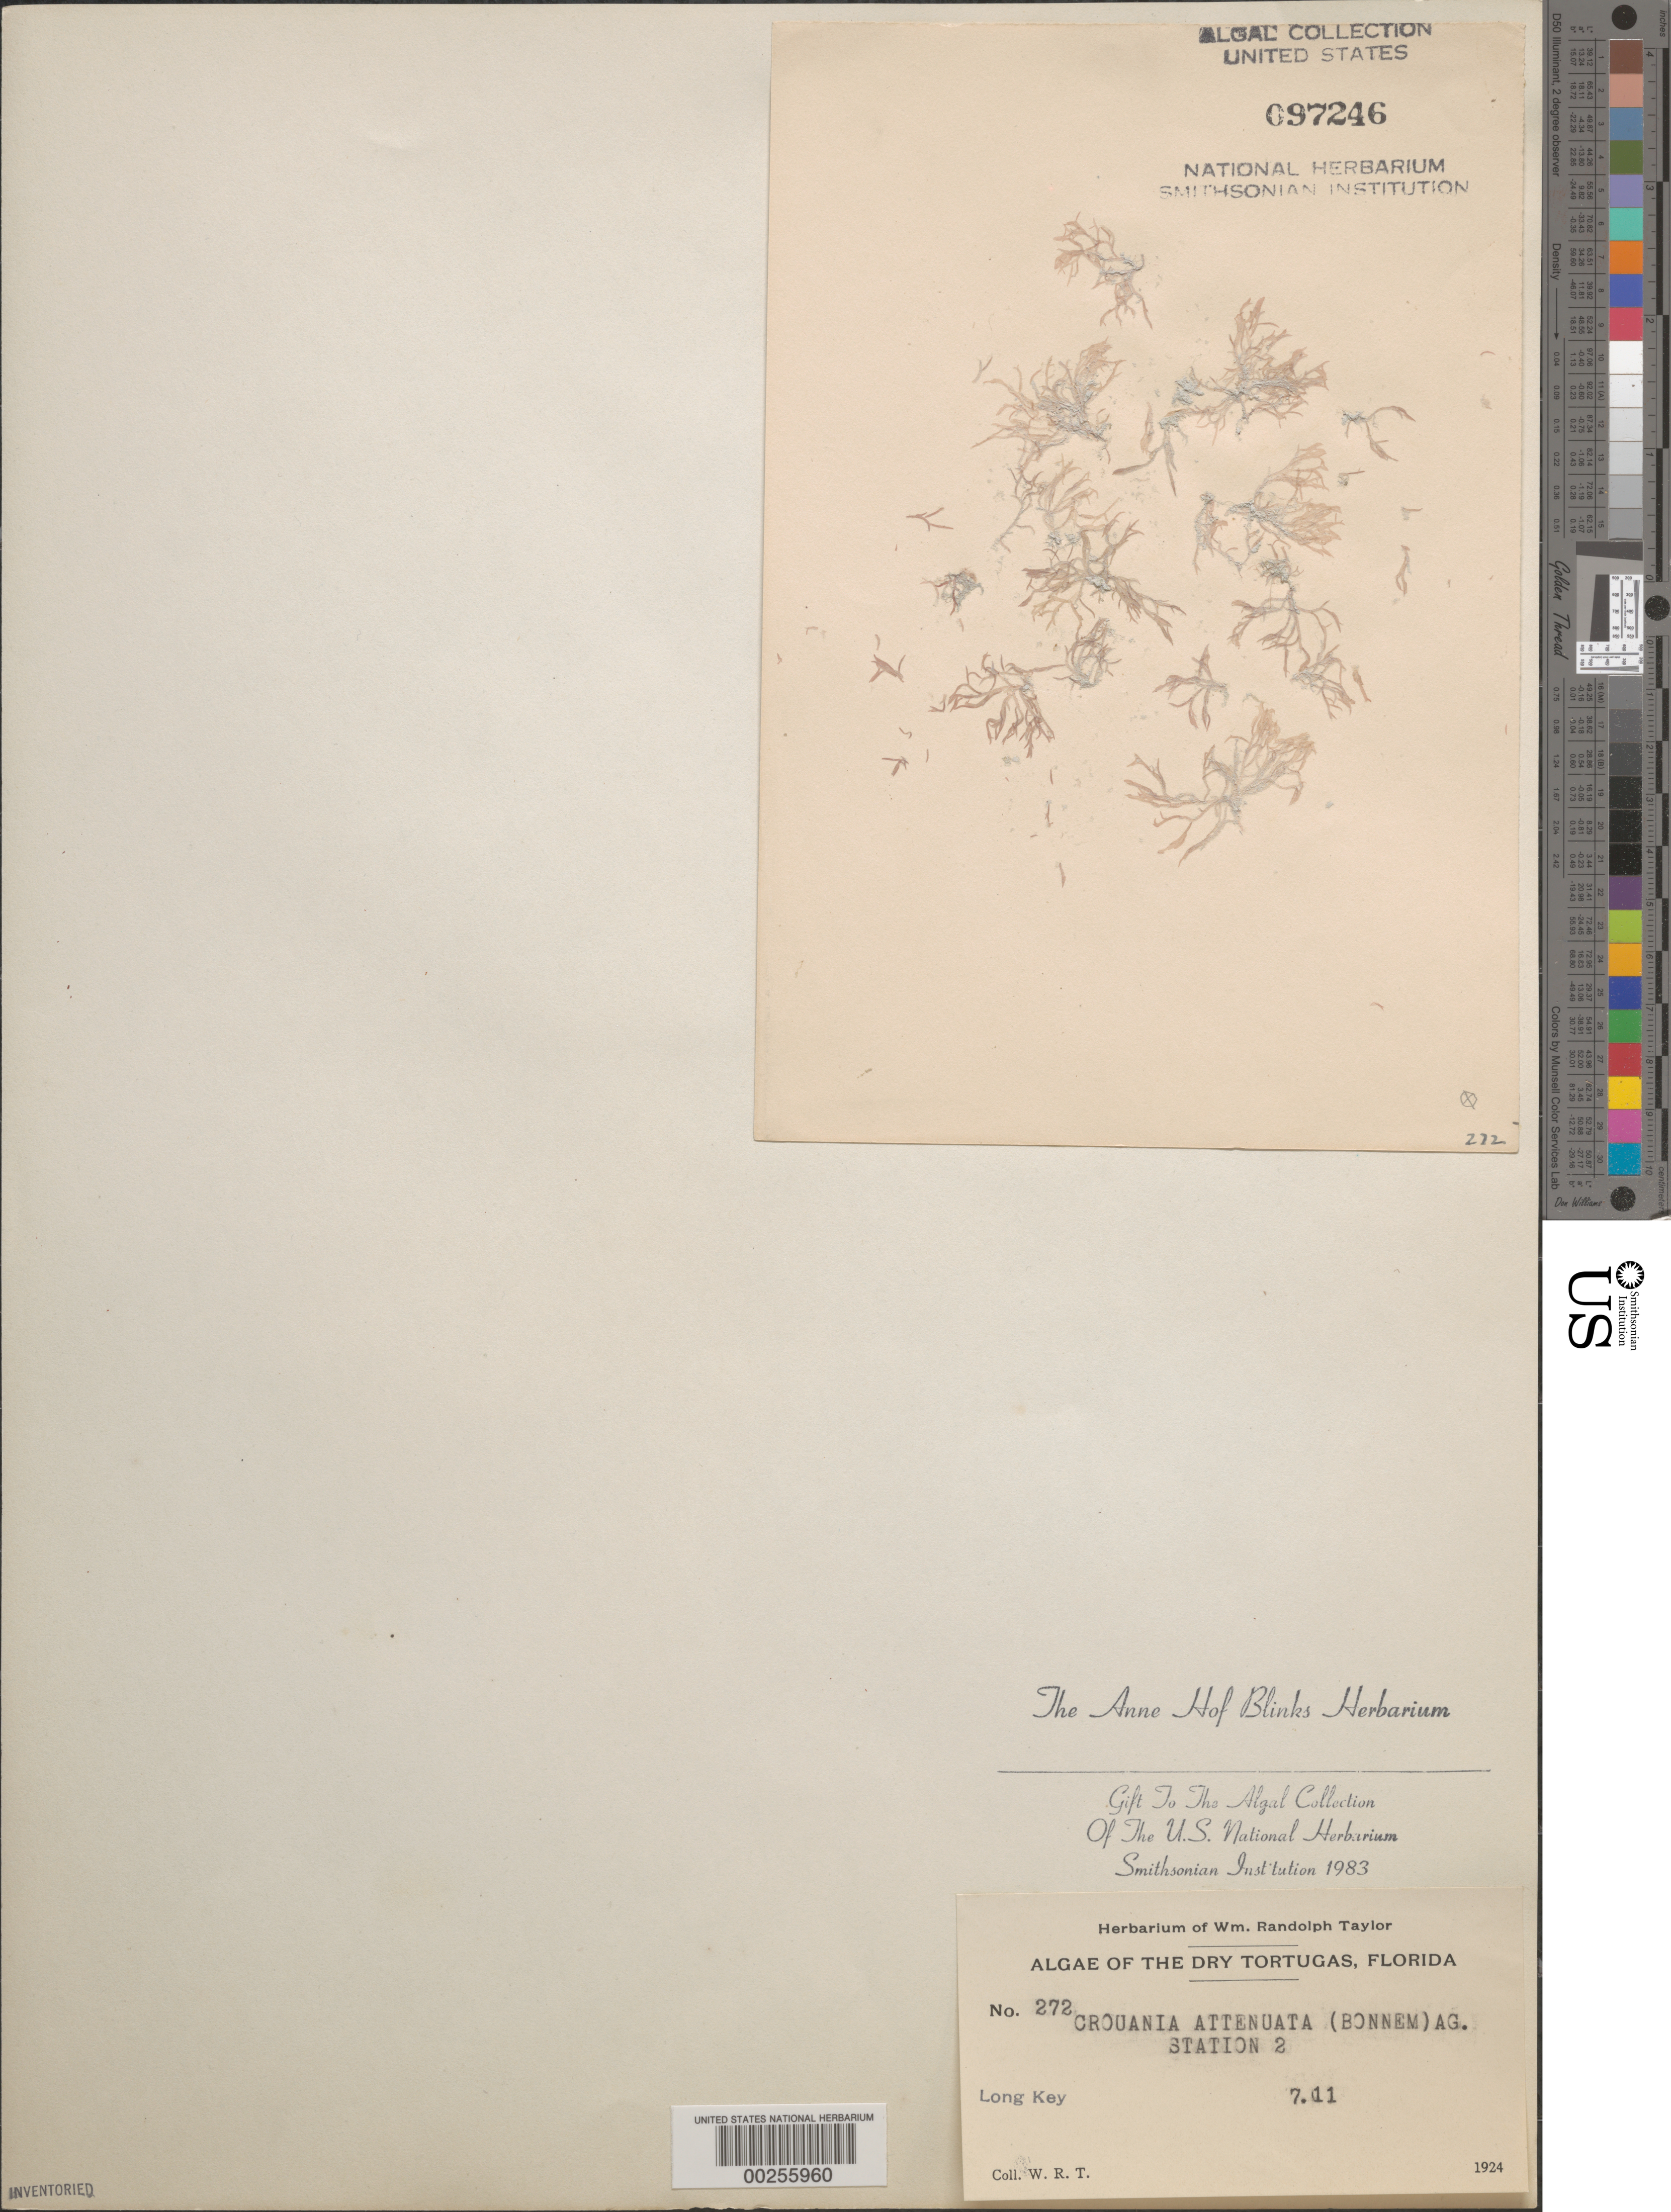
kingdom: Plantae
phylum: Rhodophyta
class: Florideophyceae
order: Ceramiales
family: Callithamniaceae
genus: Crouania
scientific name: Crouania attenuata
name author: (C. Agardh) J. Agardh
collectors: W. R. Taylor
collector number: WRT 272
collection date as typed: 11 Jul 1924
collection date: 1924-07-11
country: United States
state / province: Florida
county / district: Monroe County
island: Long Key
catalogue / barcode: US 97246